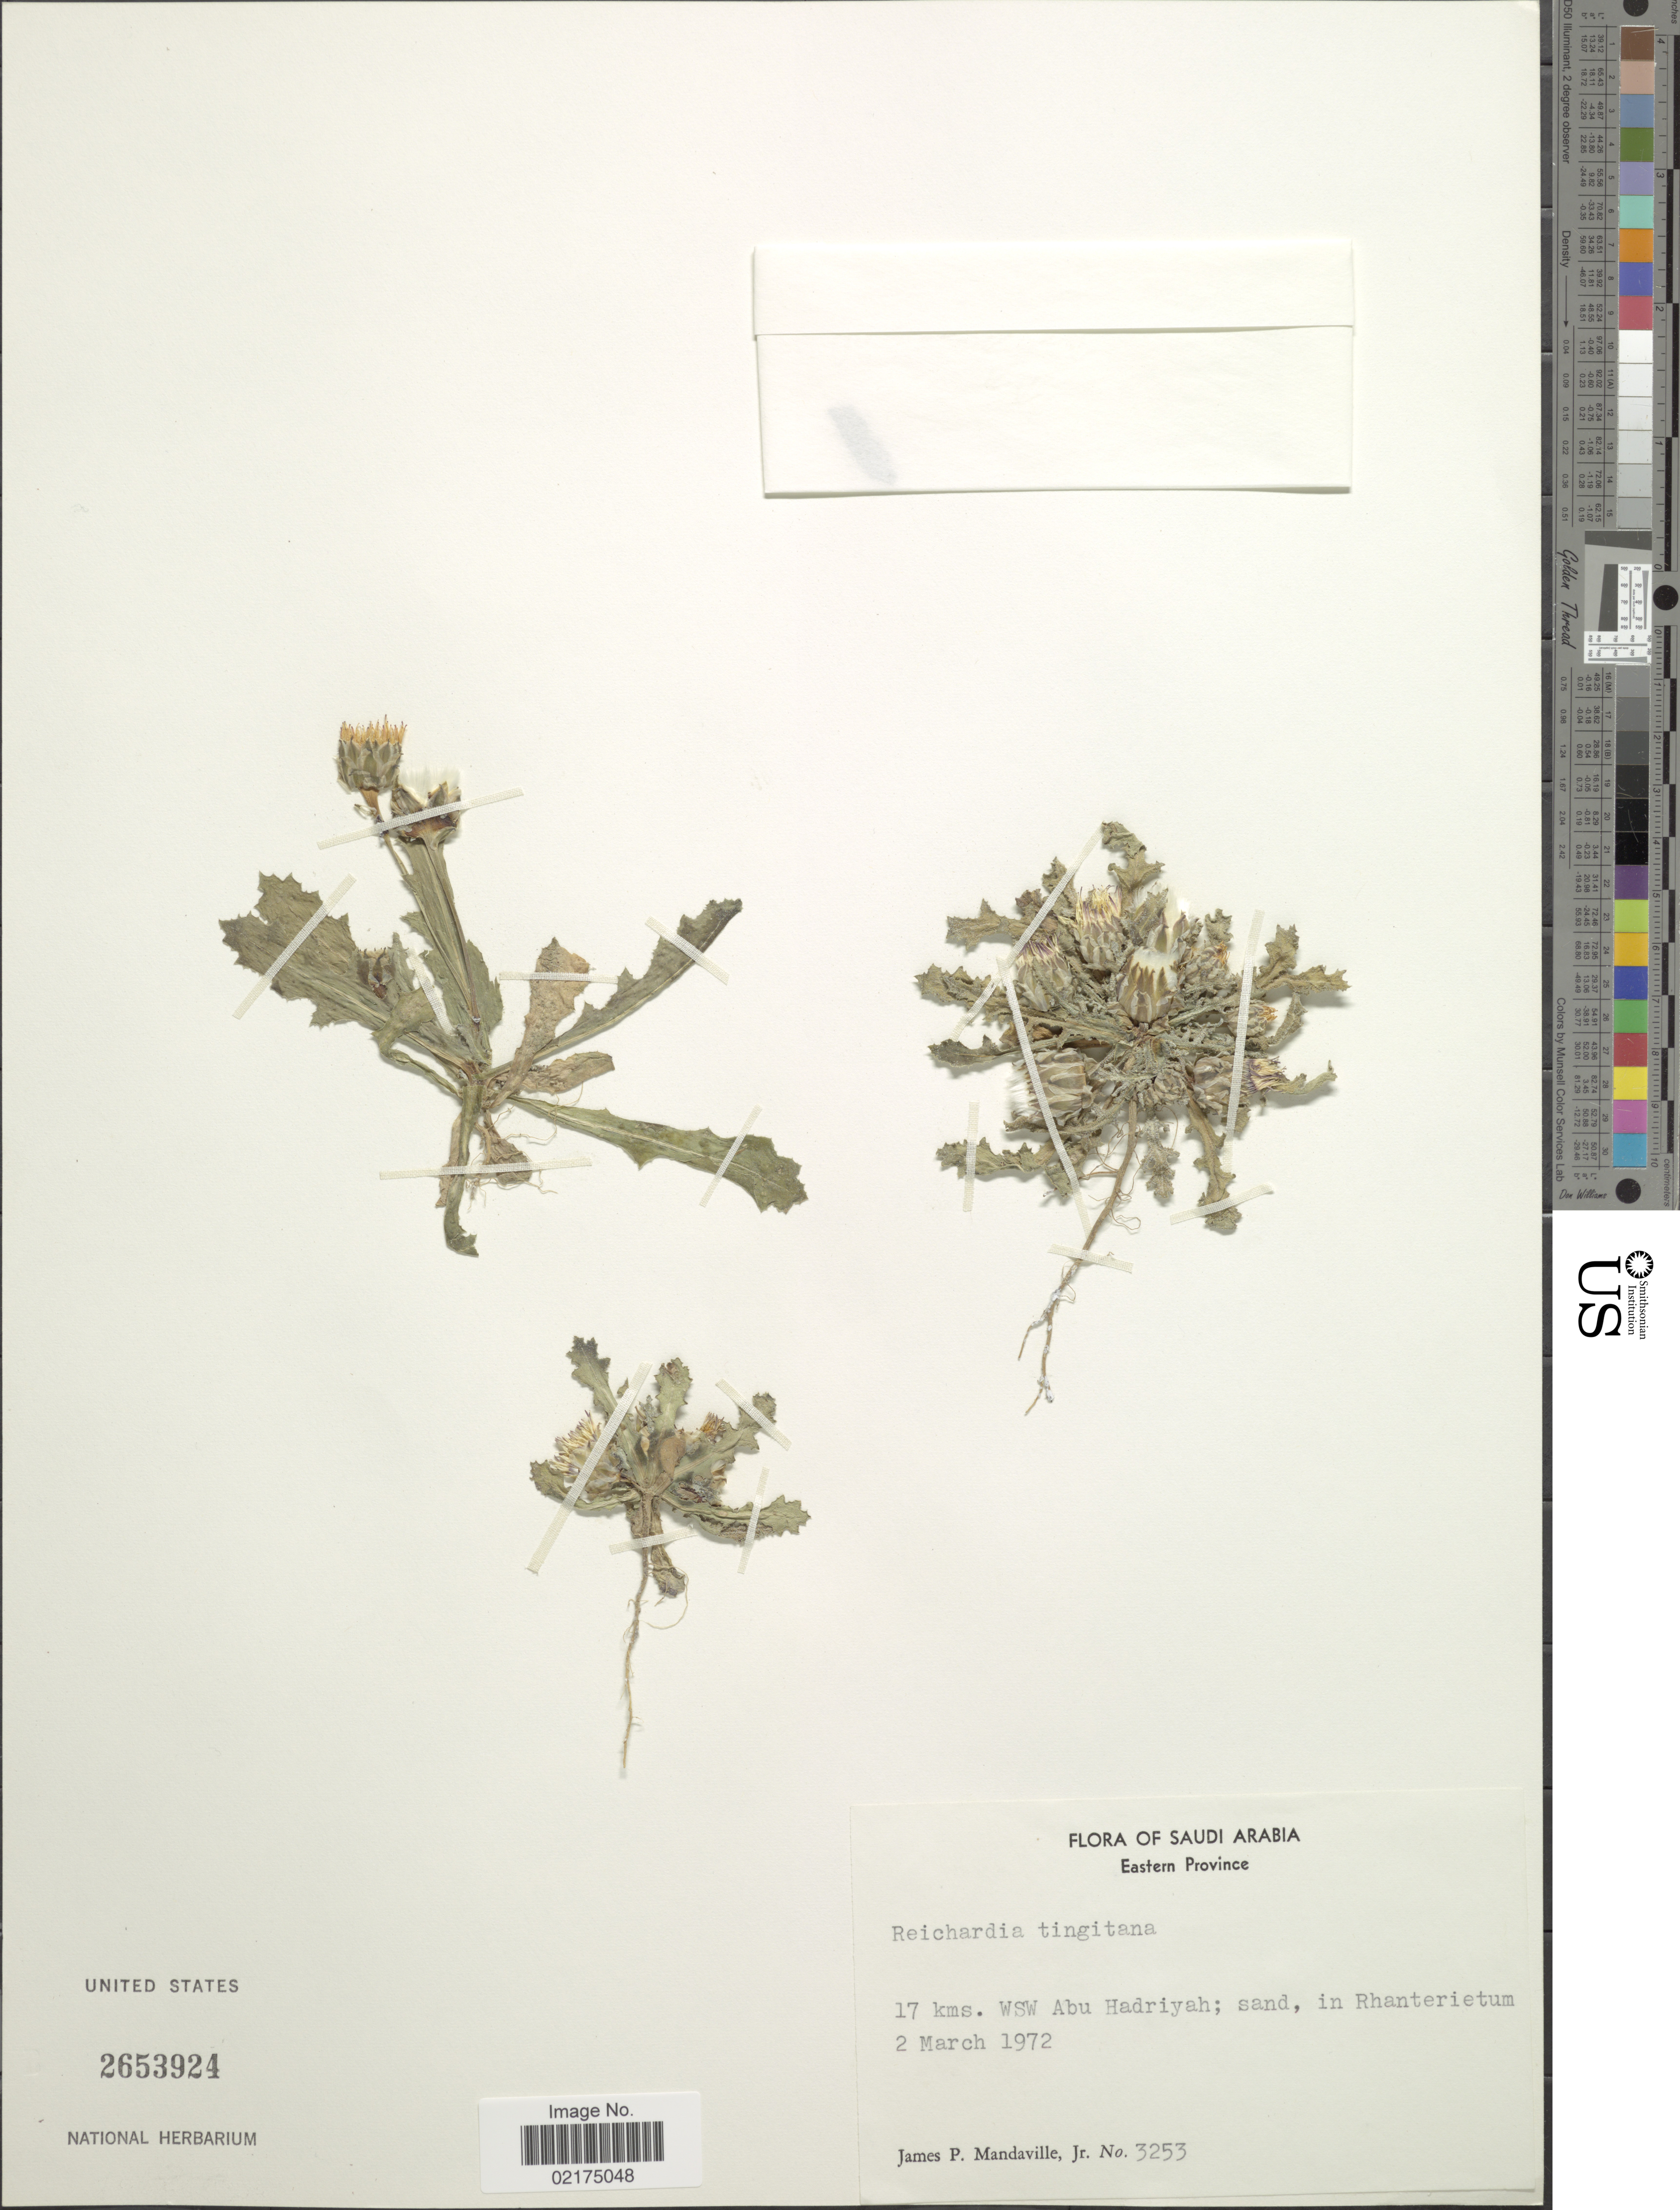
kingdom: Plantae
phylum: Tracheophyta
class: Magnoliopsida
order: Asterales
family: Asteraceae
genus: Reichardia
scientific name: Reichardia tingitana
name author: (L.) Roth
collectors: J. Mandaville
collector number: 3253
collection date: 1972-03-02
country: Saudi Arabia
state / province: Ash Sharqiyah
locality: Eastern Province, 17 kms. WSW abu Hadriyah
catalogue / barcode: US 2653924